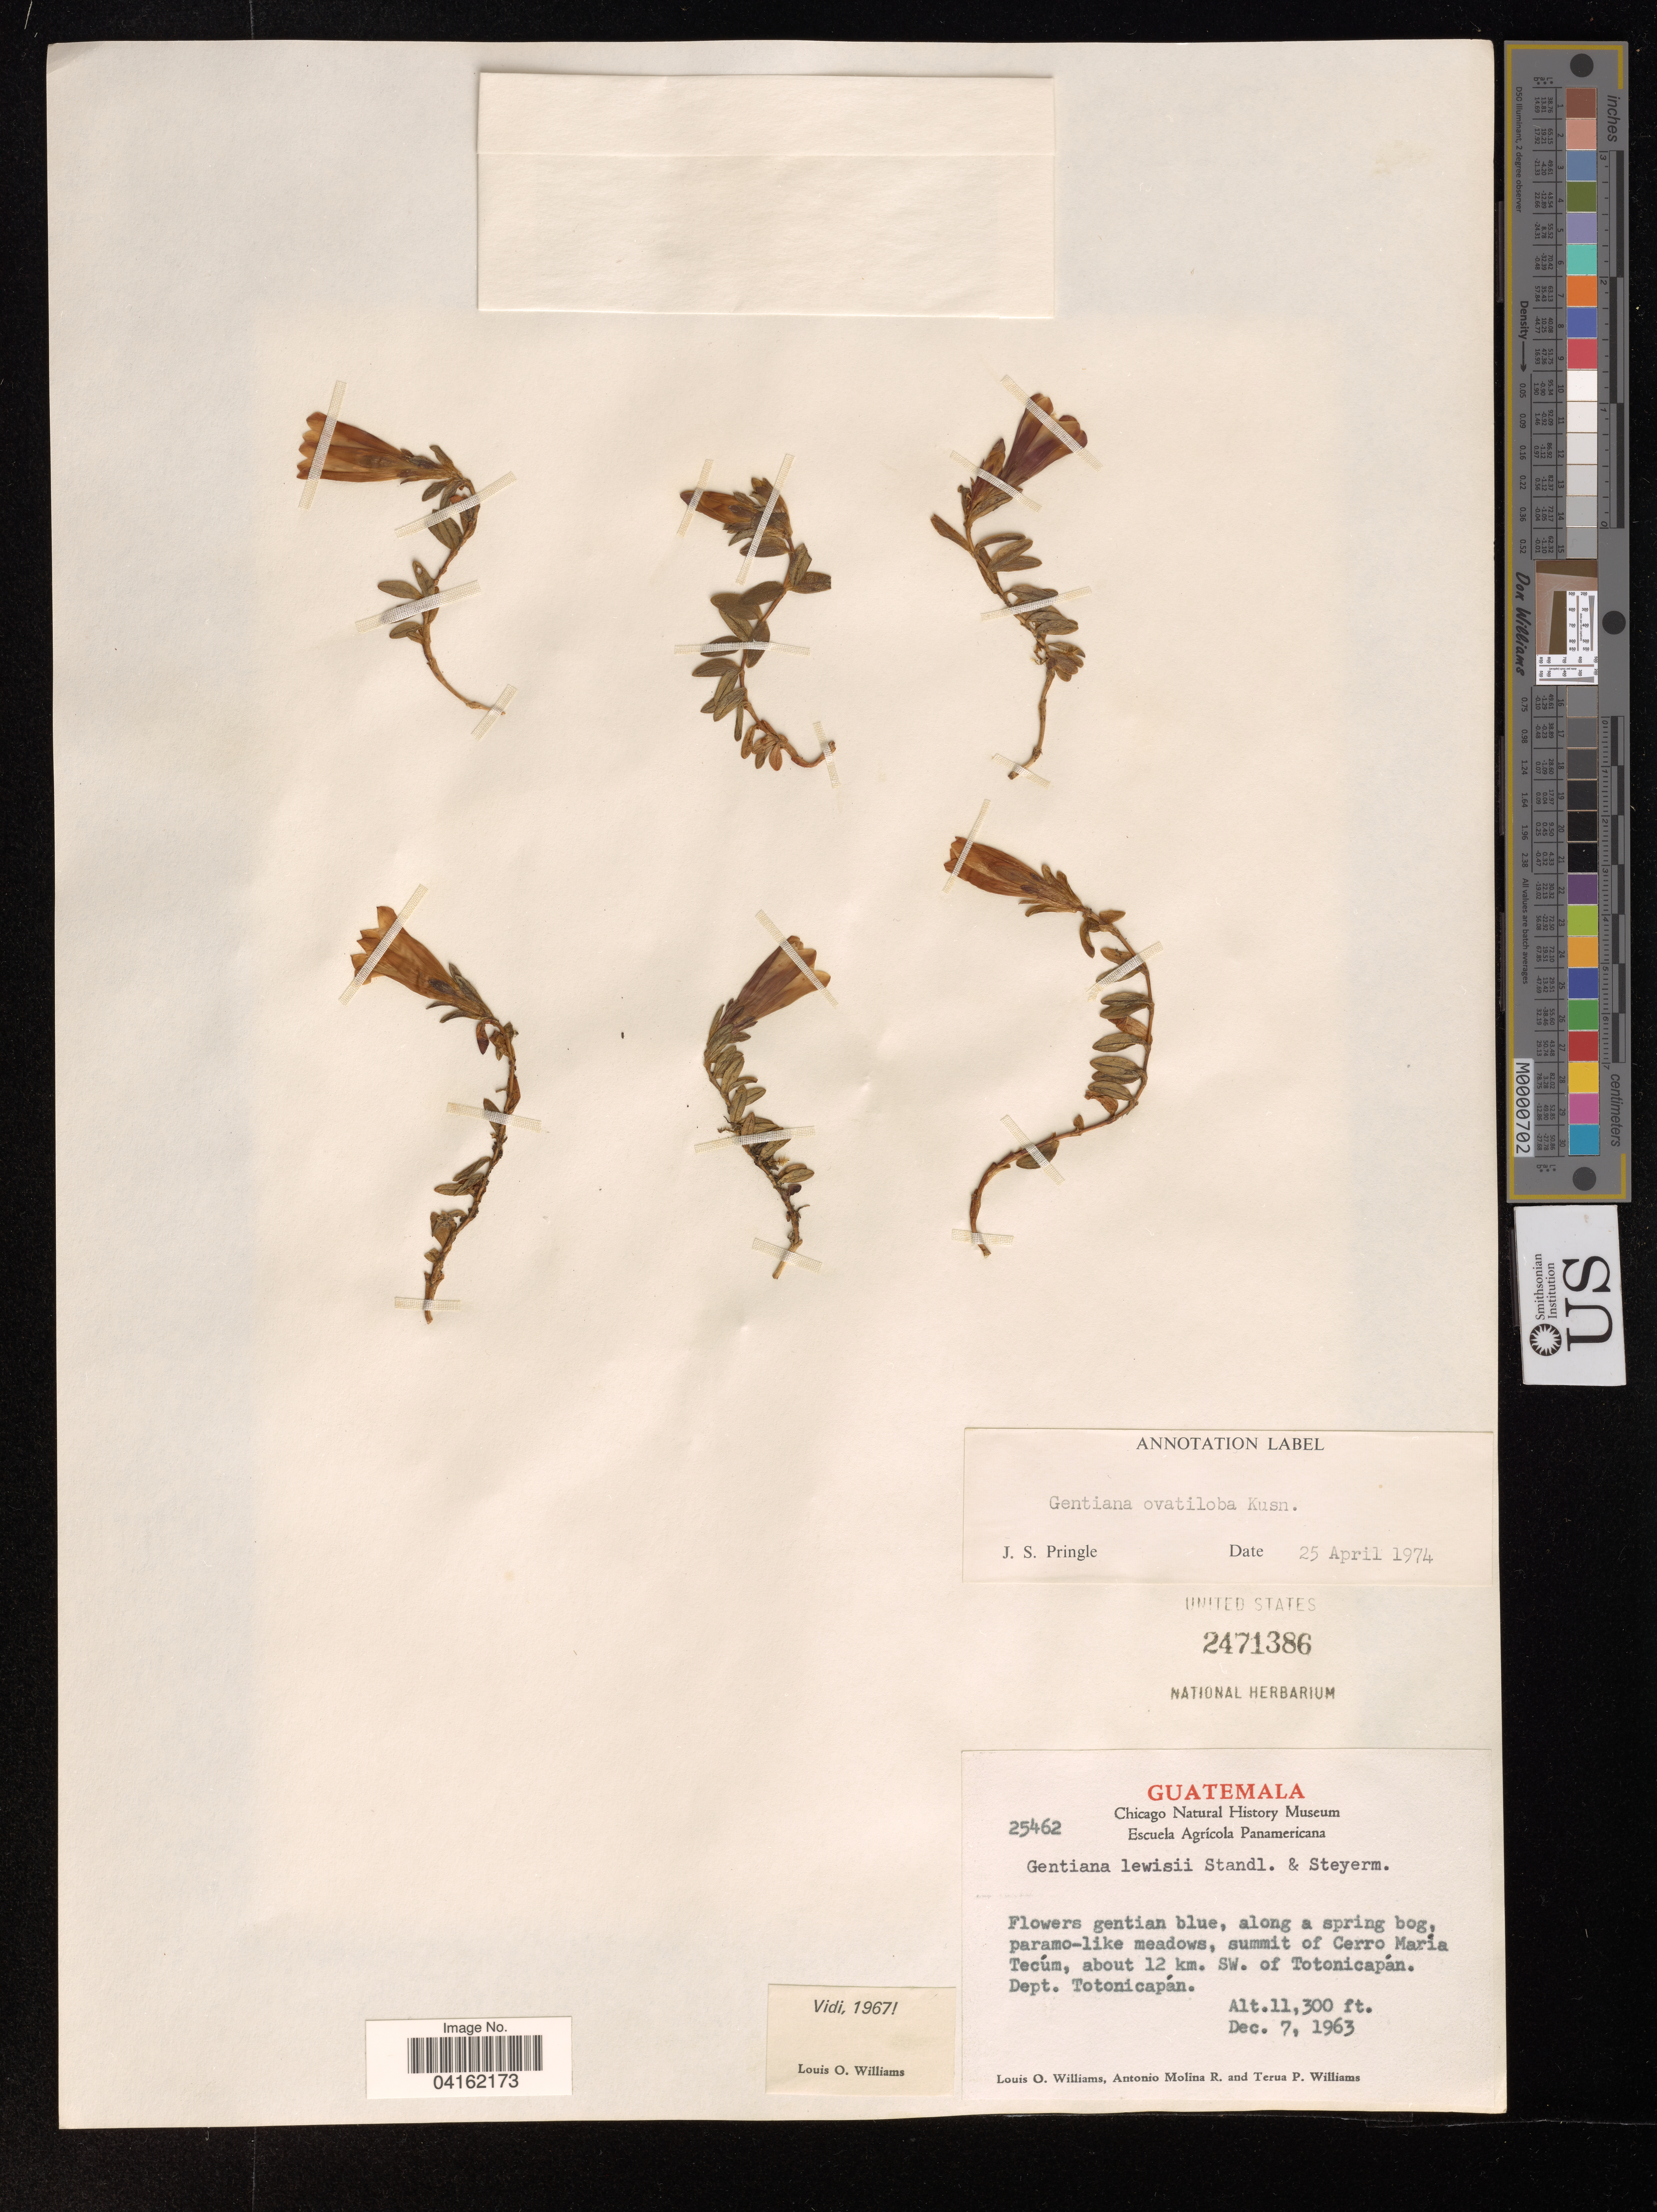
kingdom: Plantae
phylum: Tracheophyta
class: Magnoliopsida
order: Gentianales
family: Gentianaceae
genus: Gentiana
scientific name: Gentiana ovatiloba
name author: Kusn.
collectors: L. O. Williams, A. Molina R. & T. P. Williams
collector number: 25462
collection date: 1963-12-07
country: Guatemala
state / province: Totonicapan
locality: Summit of Cerro Maria Tecúm, about 12 km. SW. of Totonicapán. Dept. Totonicapán.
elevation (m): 3444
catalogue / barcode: US 2471386